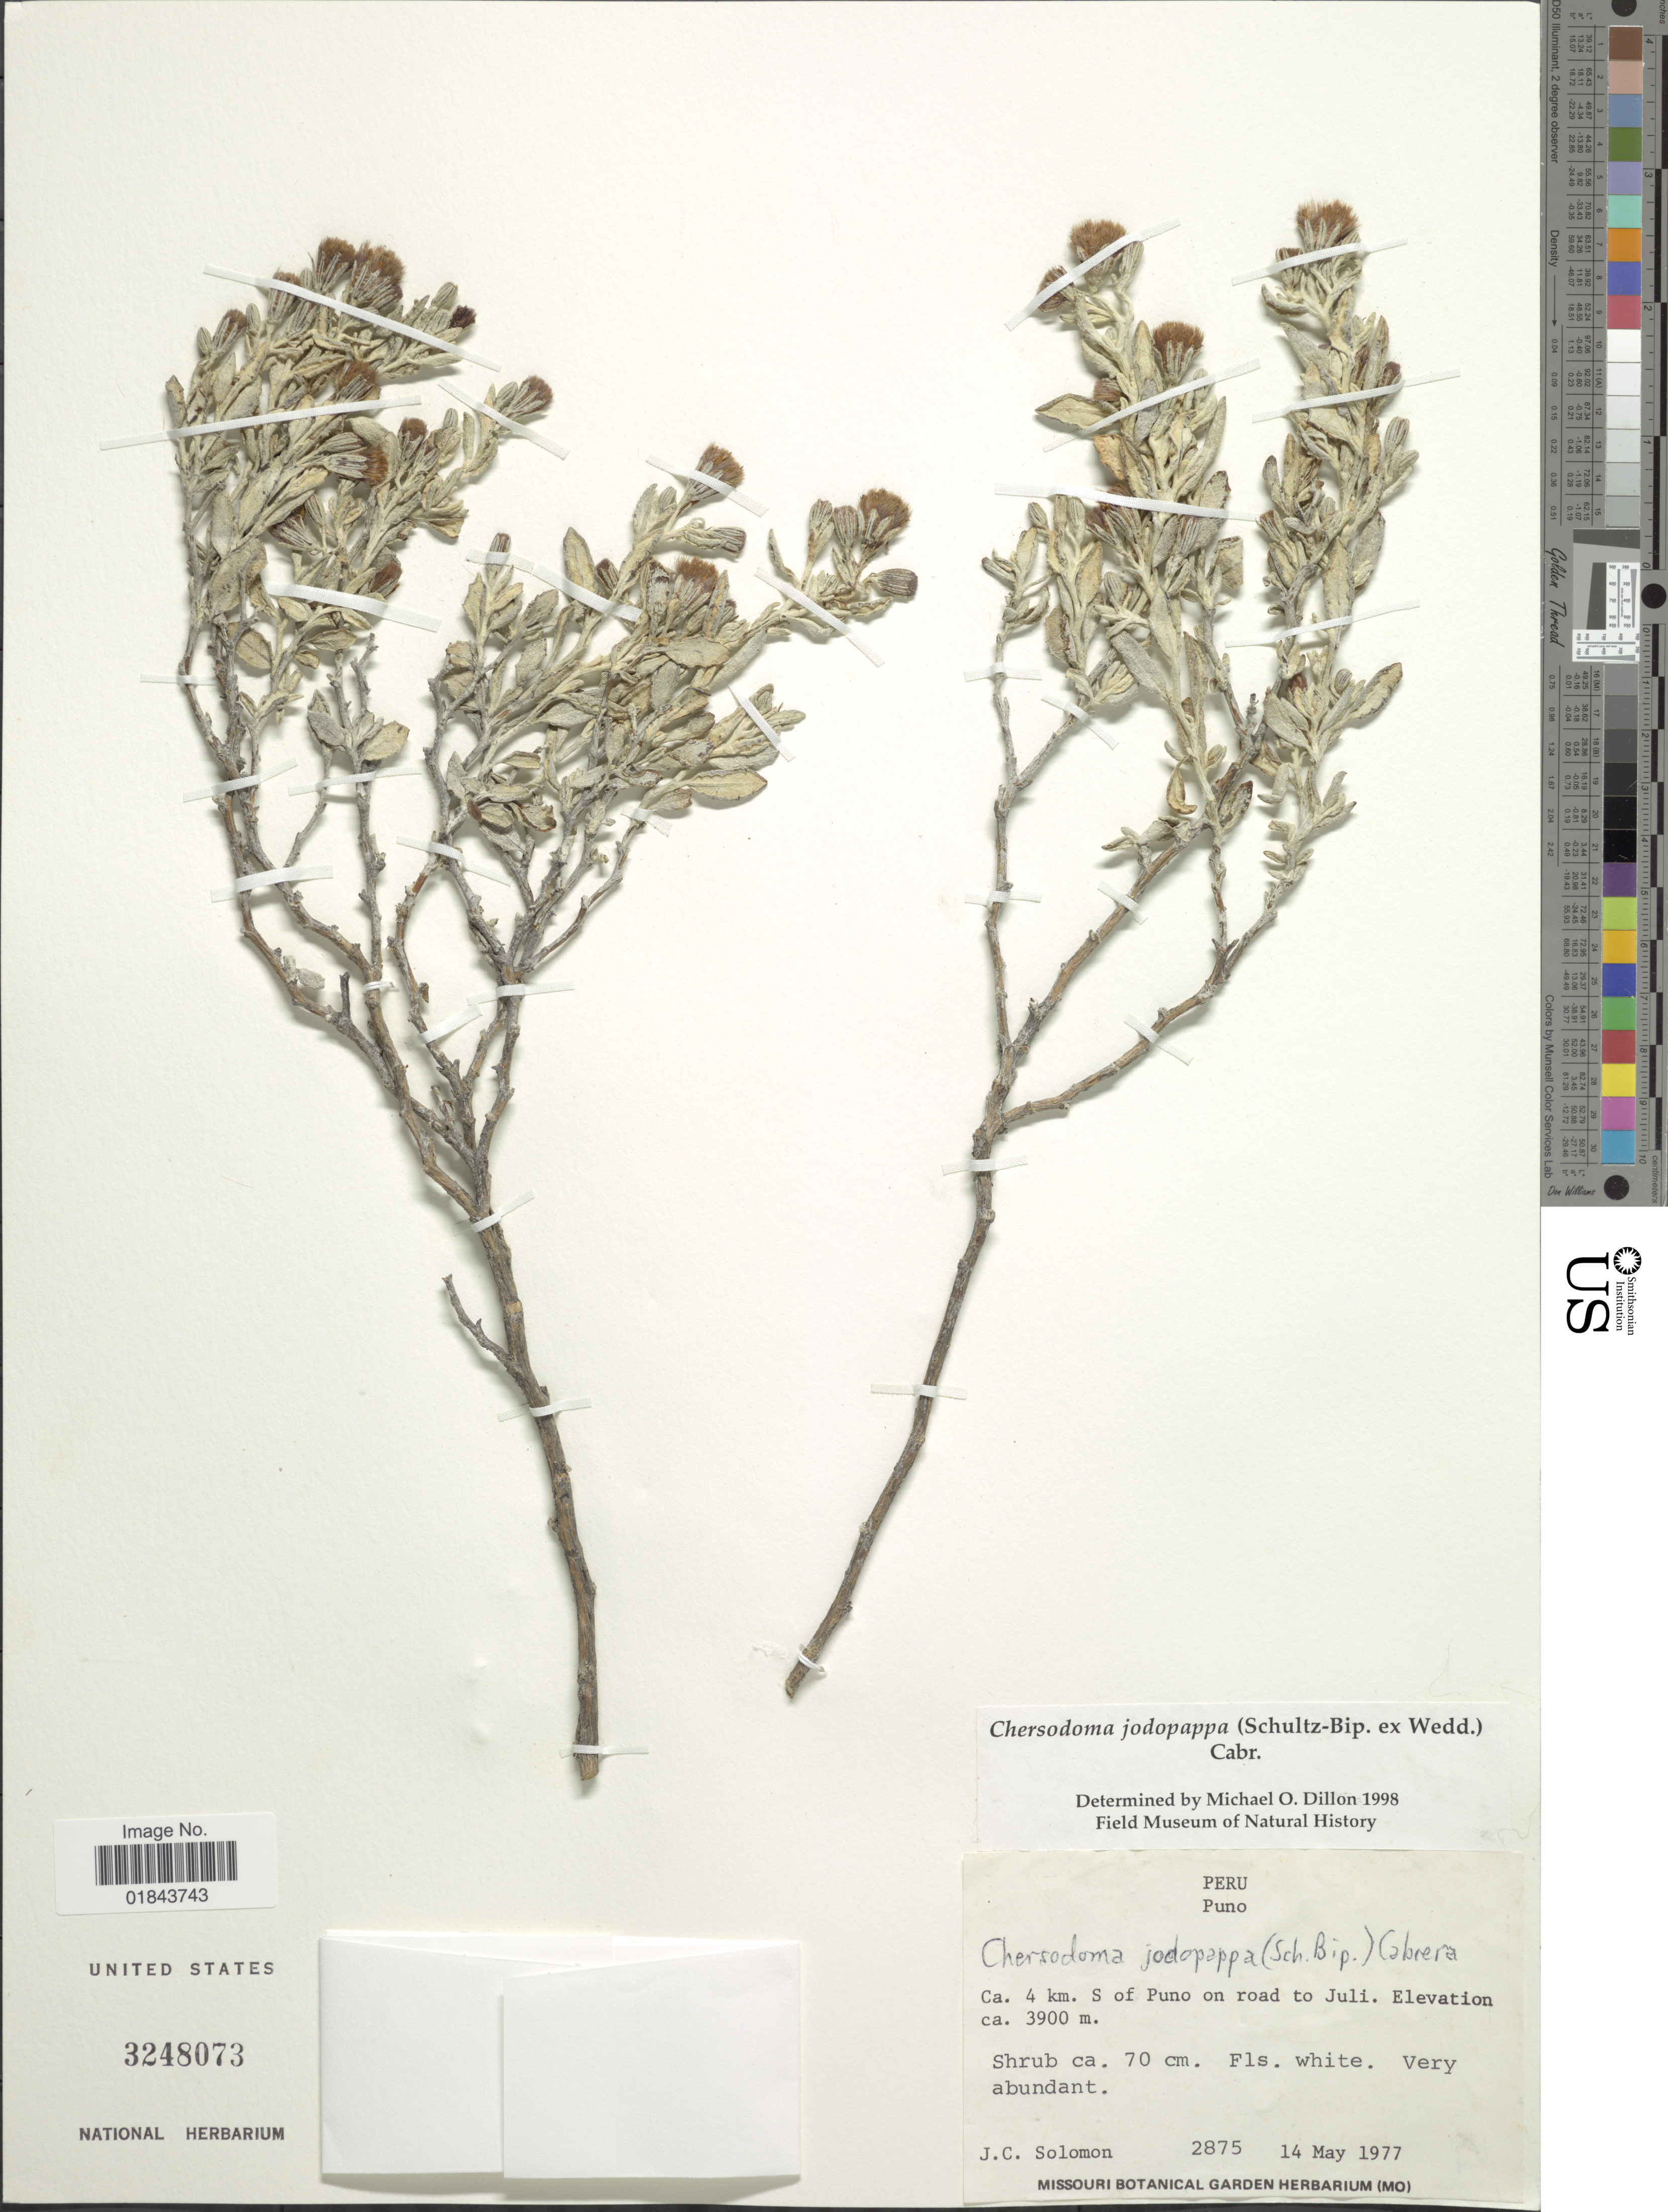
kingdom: Plantae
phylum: Tracheophyta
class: Magnoliopsida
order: Asterales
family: Asteraceae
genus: Chersodoma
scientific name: Chersodoma jodopappa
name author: (Sch. Bip.) Cabrera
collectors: J. C. Solomon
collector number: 2875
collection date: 1977-05-14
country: Peru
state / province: Puno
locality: Ca. 4 km. S of Puno on road to Juli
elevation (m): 3900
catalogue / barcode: US 3248073